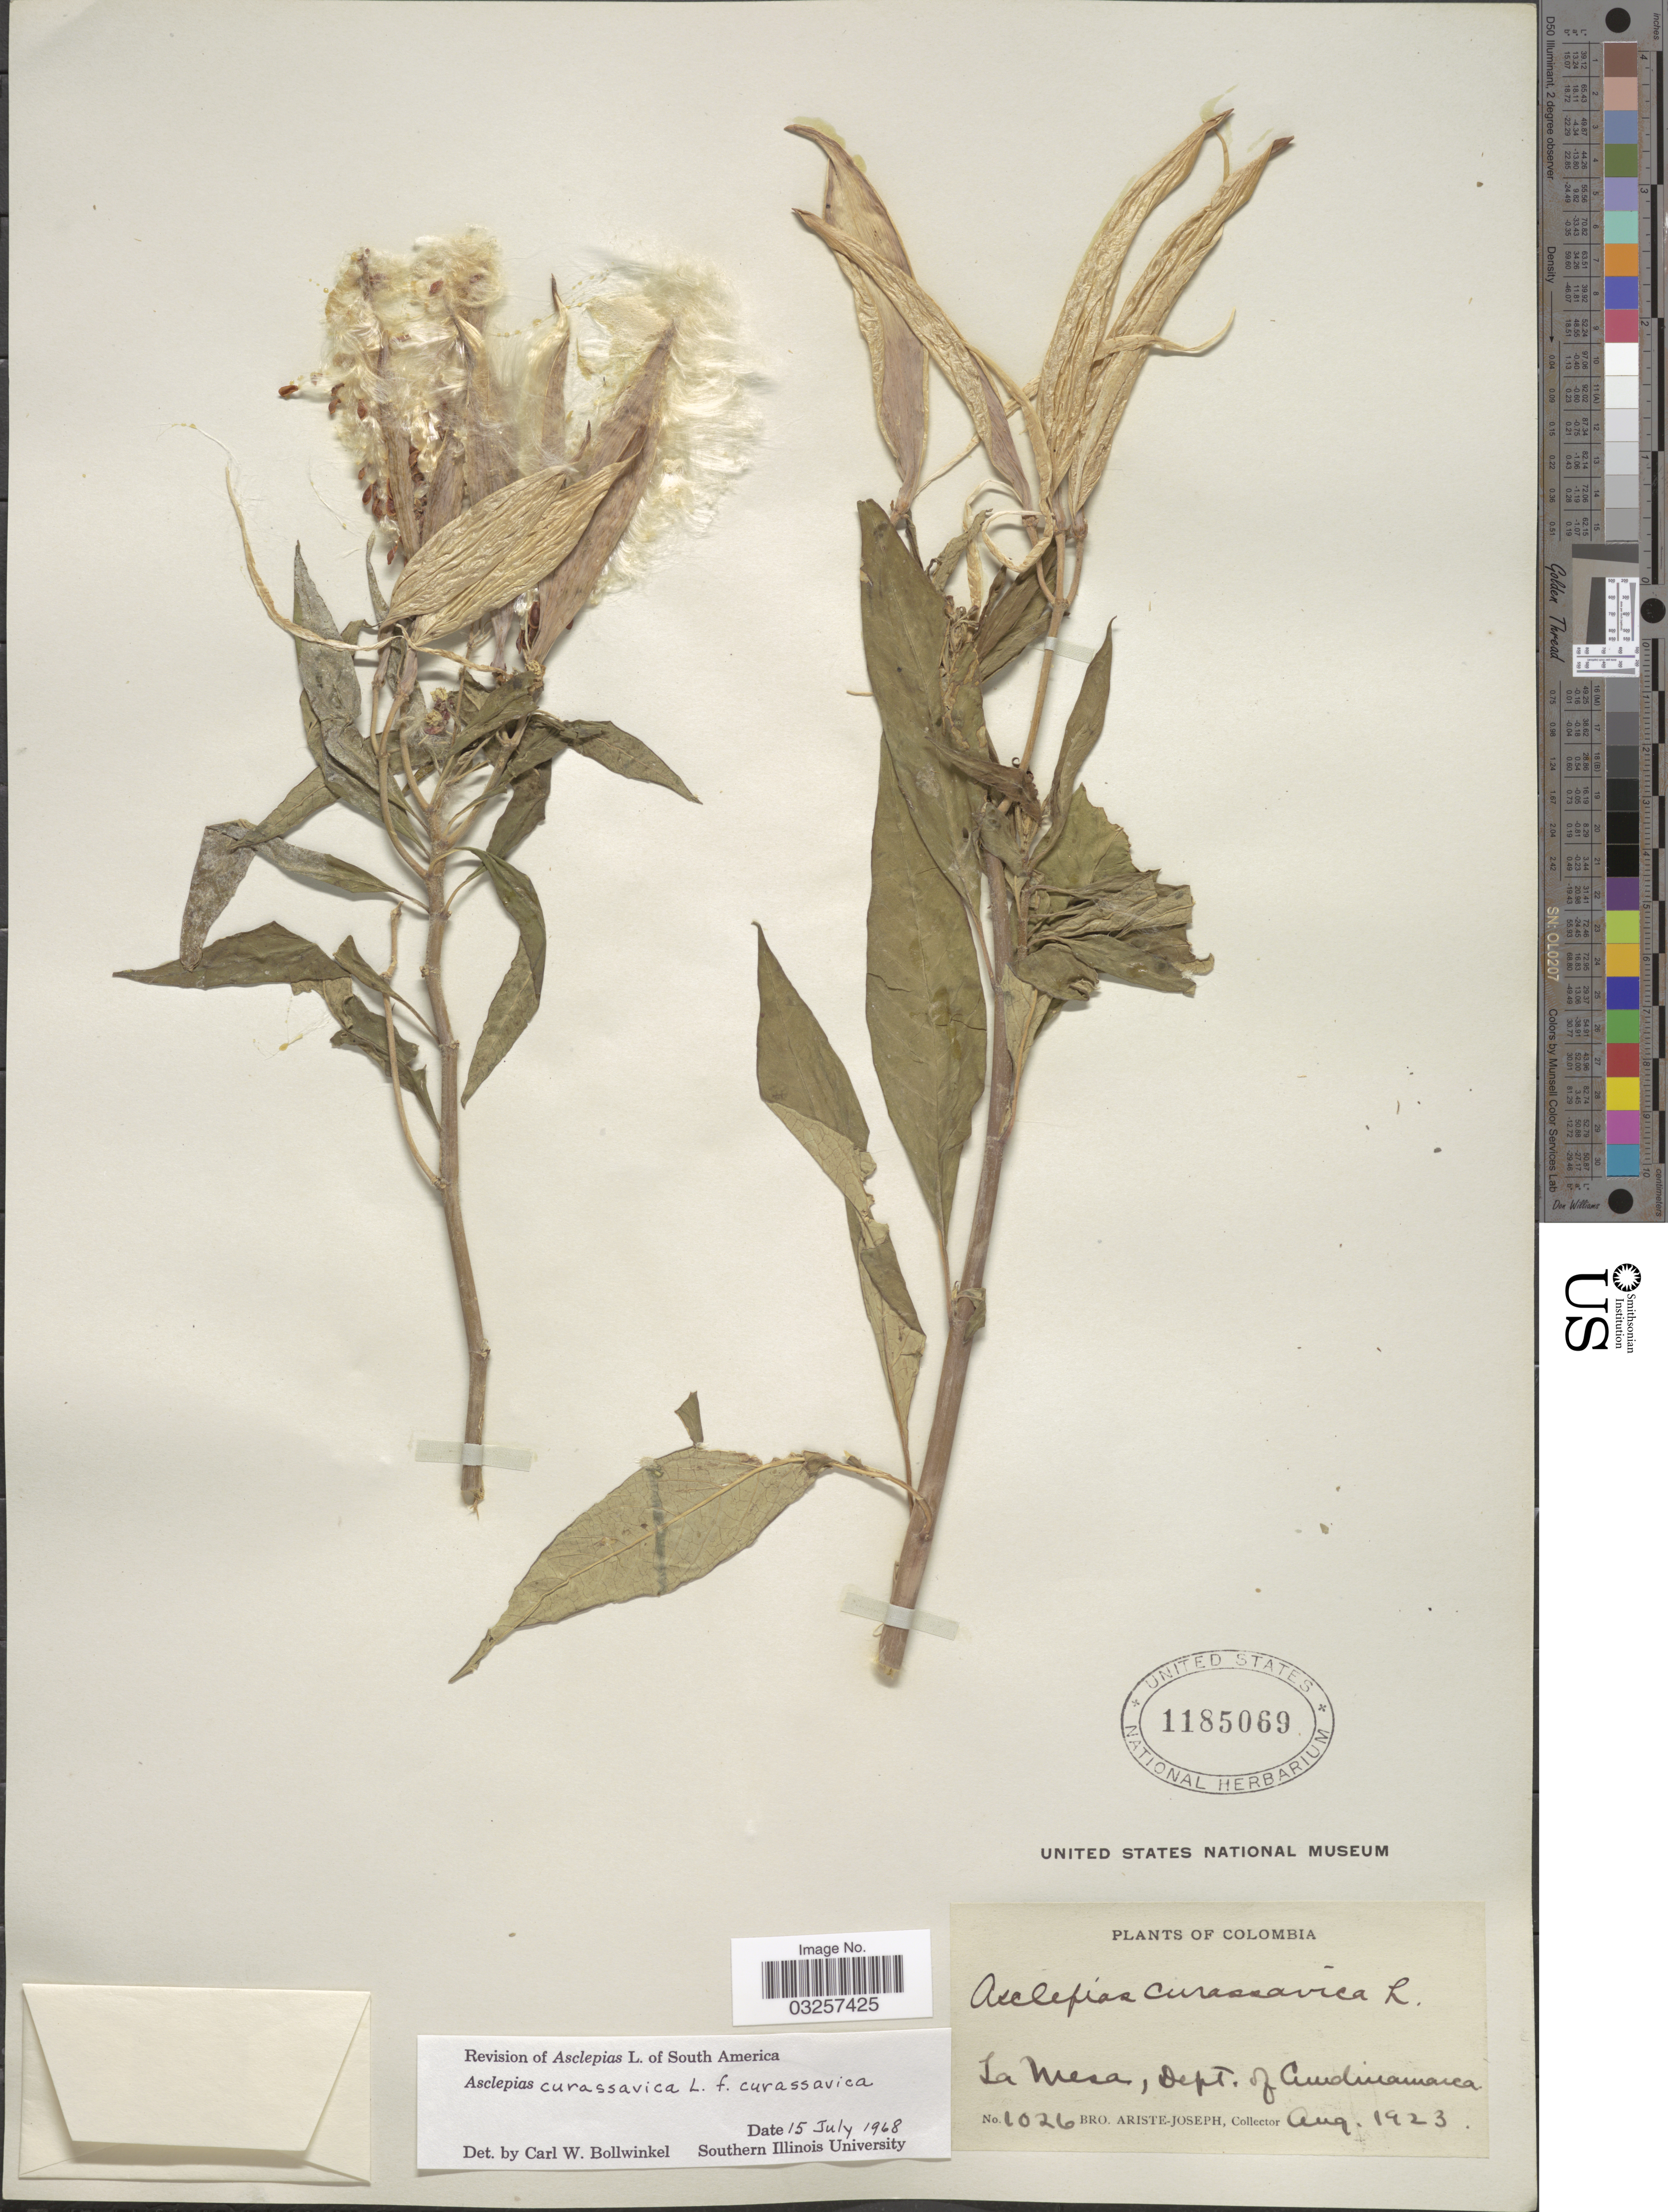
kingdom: Plantae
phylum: Tracheophyta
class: Magnoliopsida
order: Gentianales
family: Apocynaceae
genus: Asclepias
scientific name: Asclepias curassavica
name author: L.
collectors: Bro. Ariste-Joseph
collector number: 1026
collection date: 1923-08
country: Colombia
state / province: Cundinamarca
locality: La Mesa, Dept. of Cundinamarca.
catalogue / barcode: US 1185069